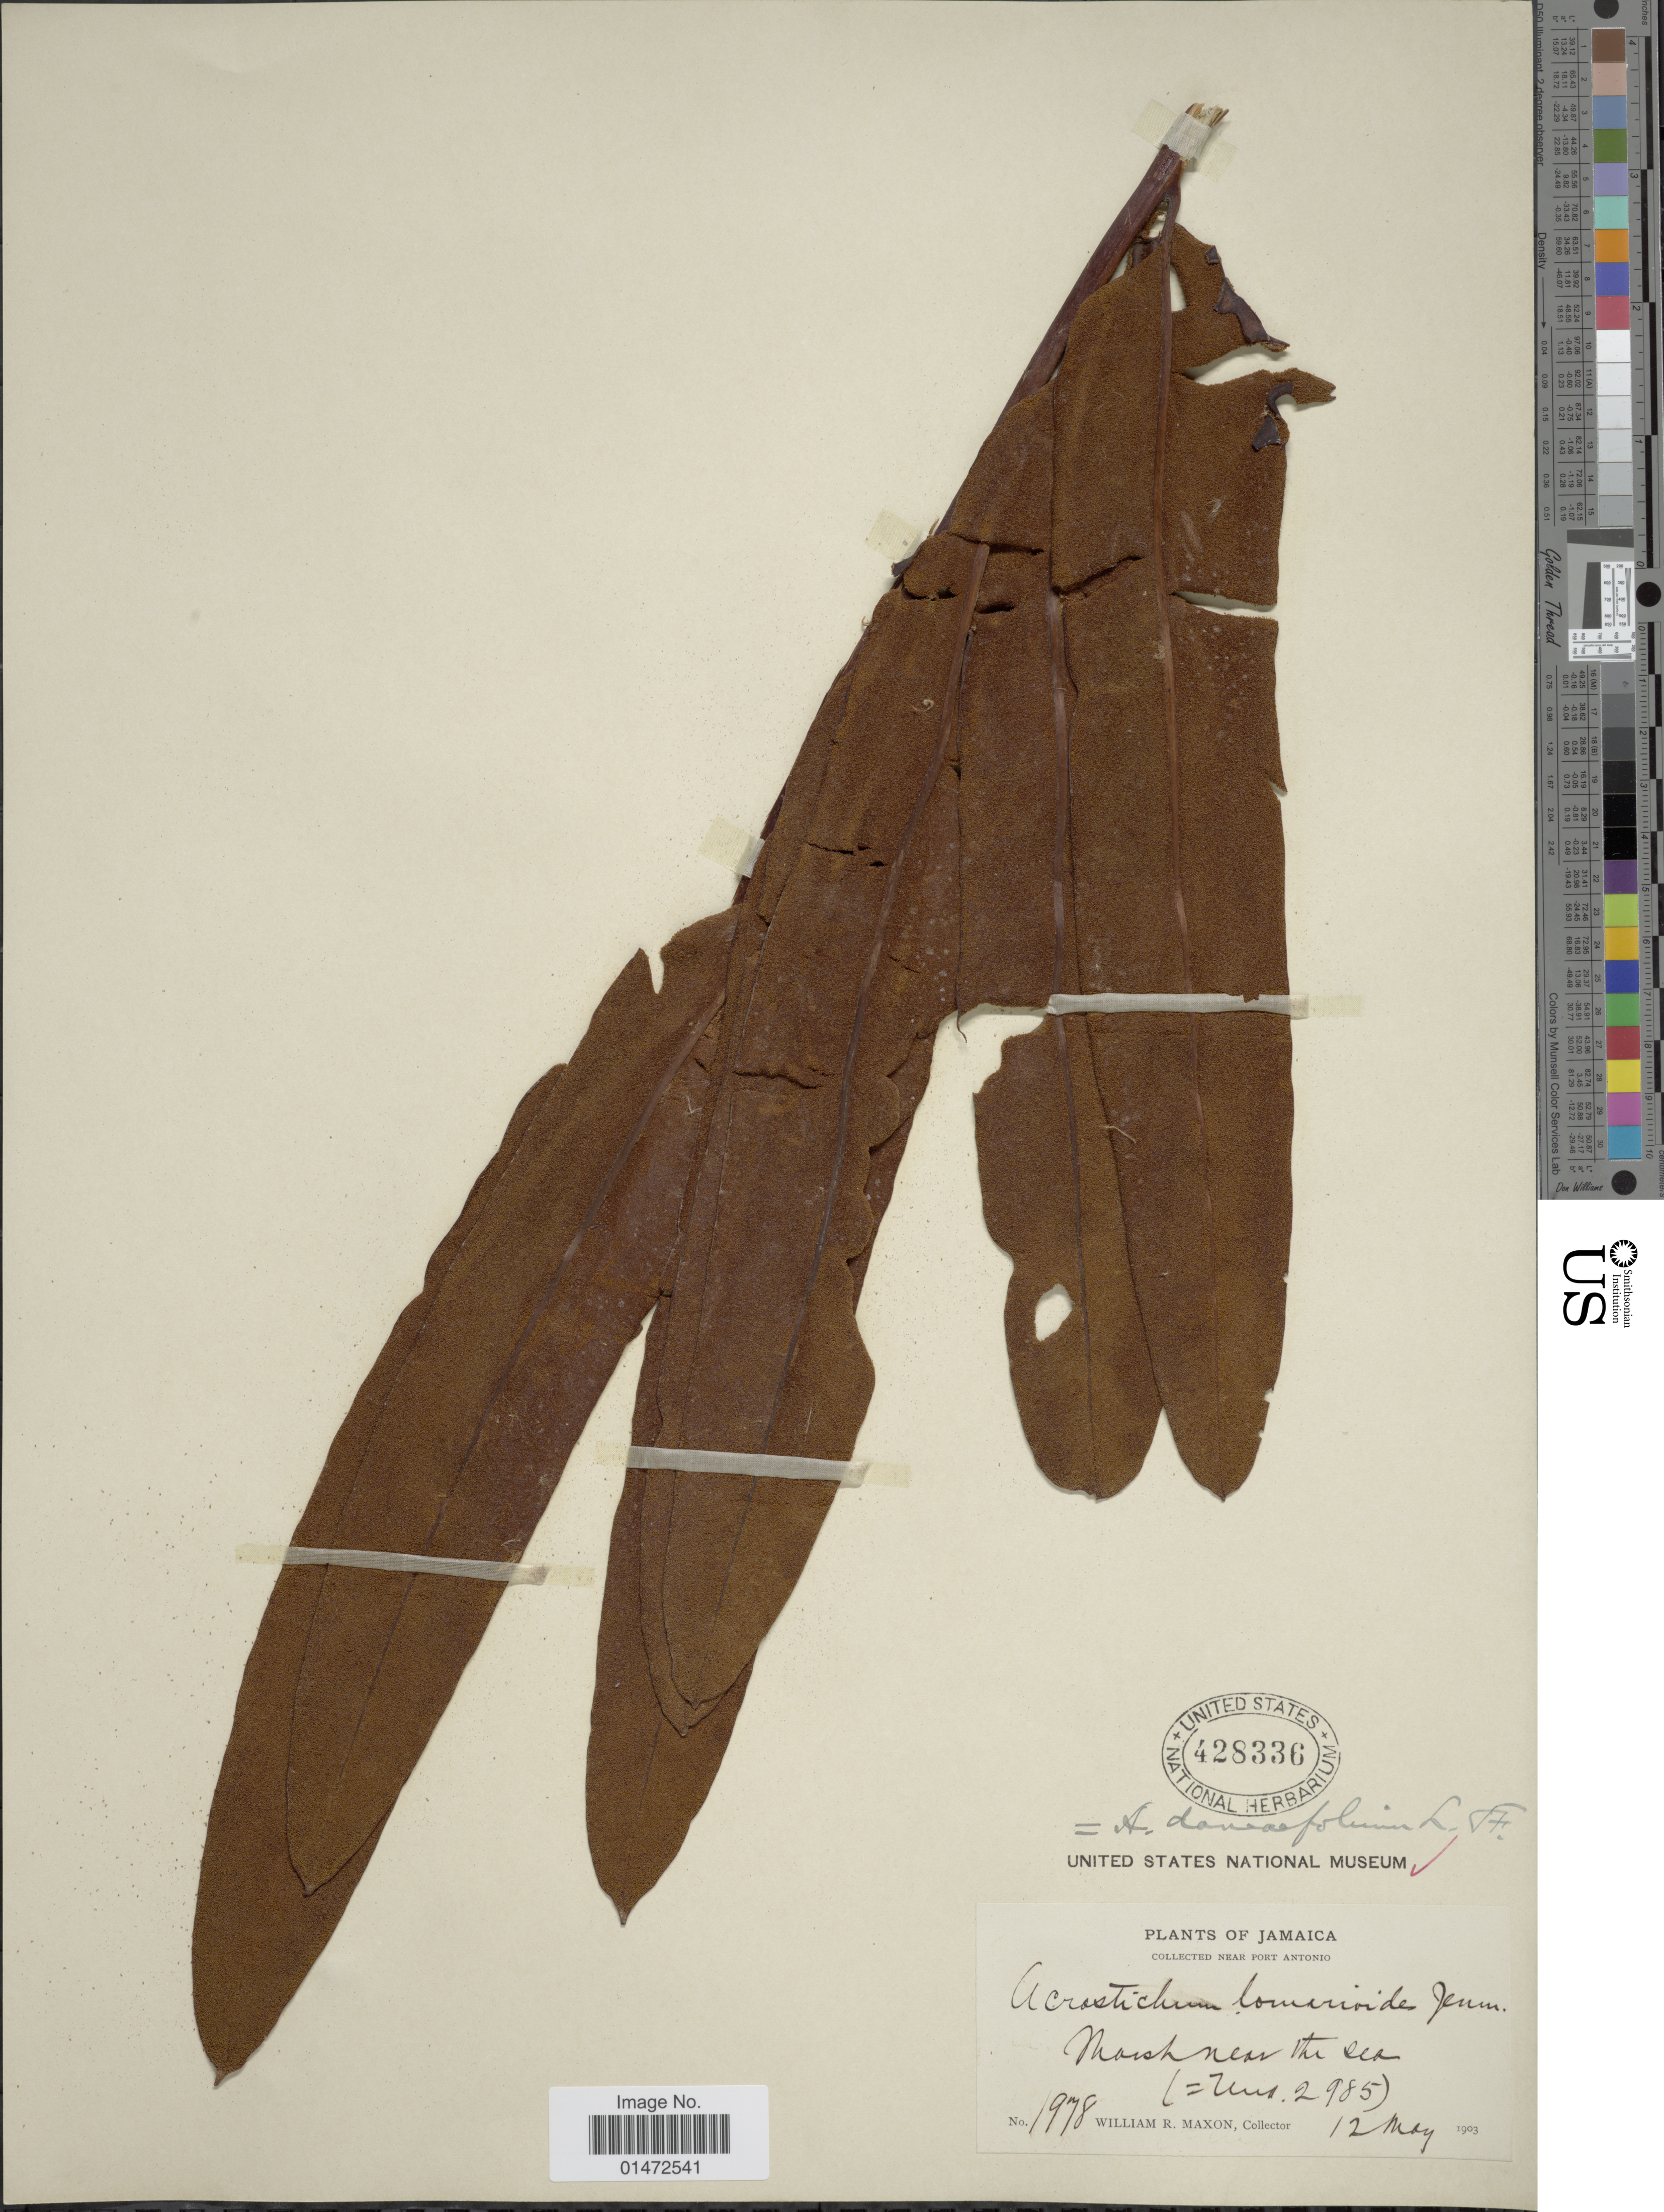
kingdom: Plantae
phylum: Tracheophyta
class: Polypodiopsida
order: Polypodiales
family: Pteridaceae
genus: Acrostichum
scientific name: Acrostichum danaeifolium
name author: Langsd. & Fisch.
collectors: W. R. Maxon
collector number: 1978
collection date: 1903-05-12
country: Jamaica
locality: Near Port Antonio. Marsh near the sea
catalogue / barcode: US 428336